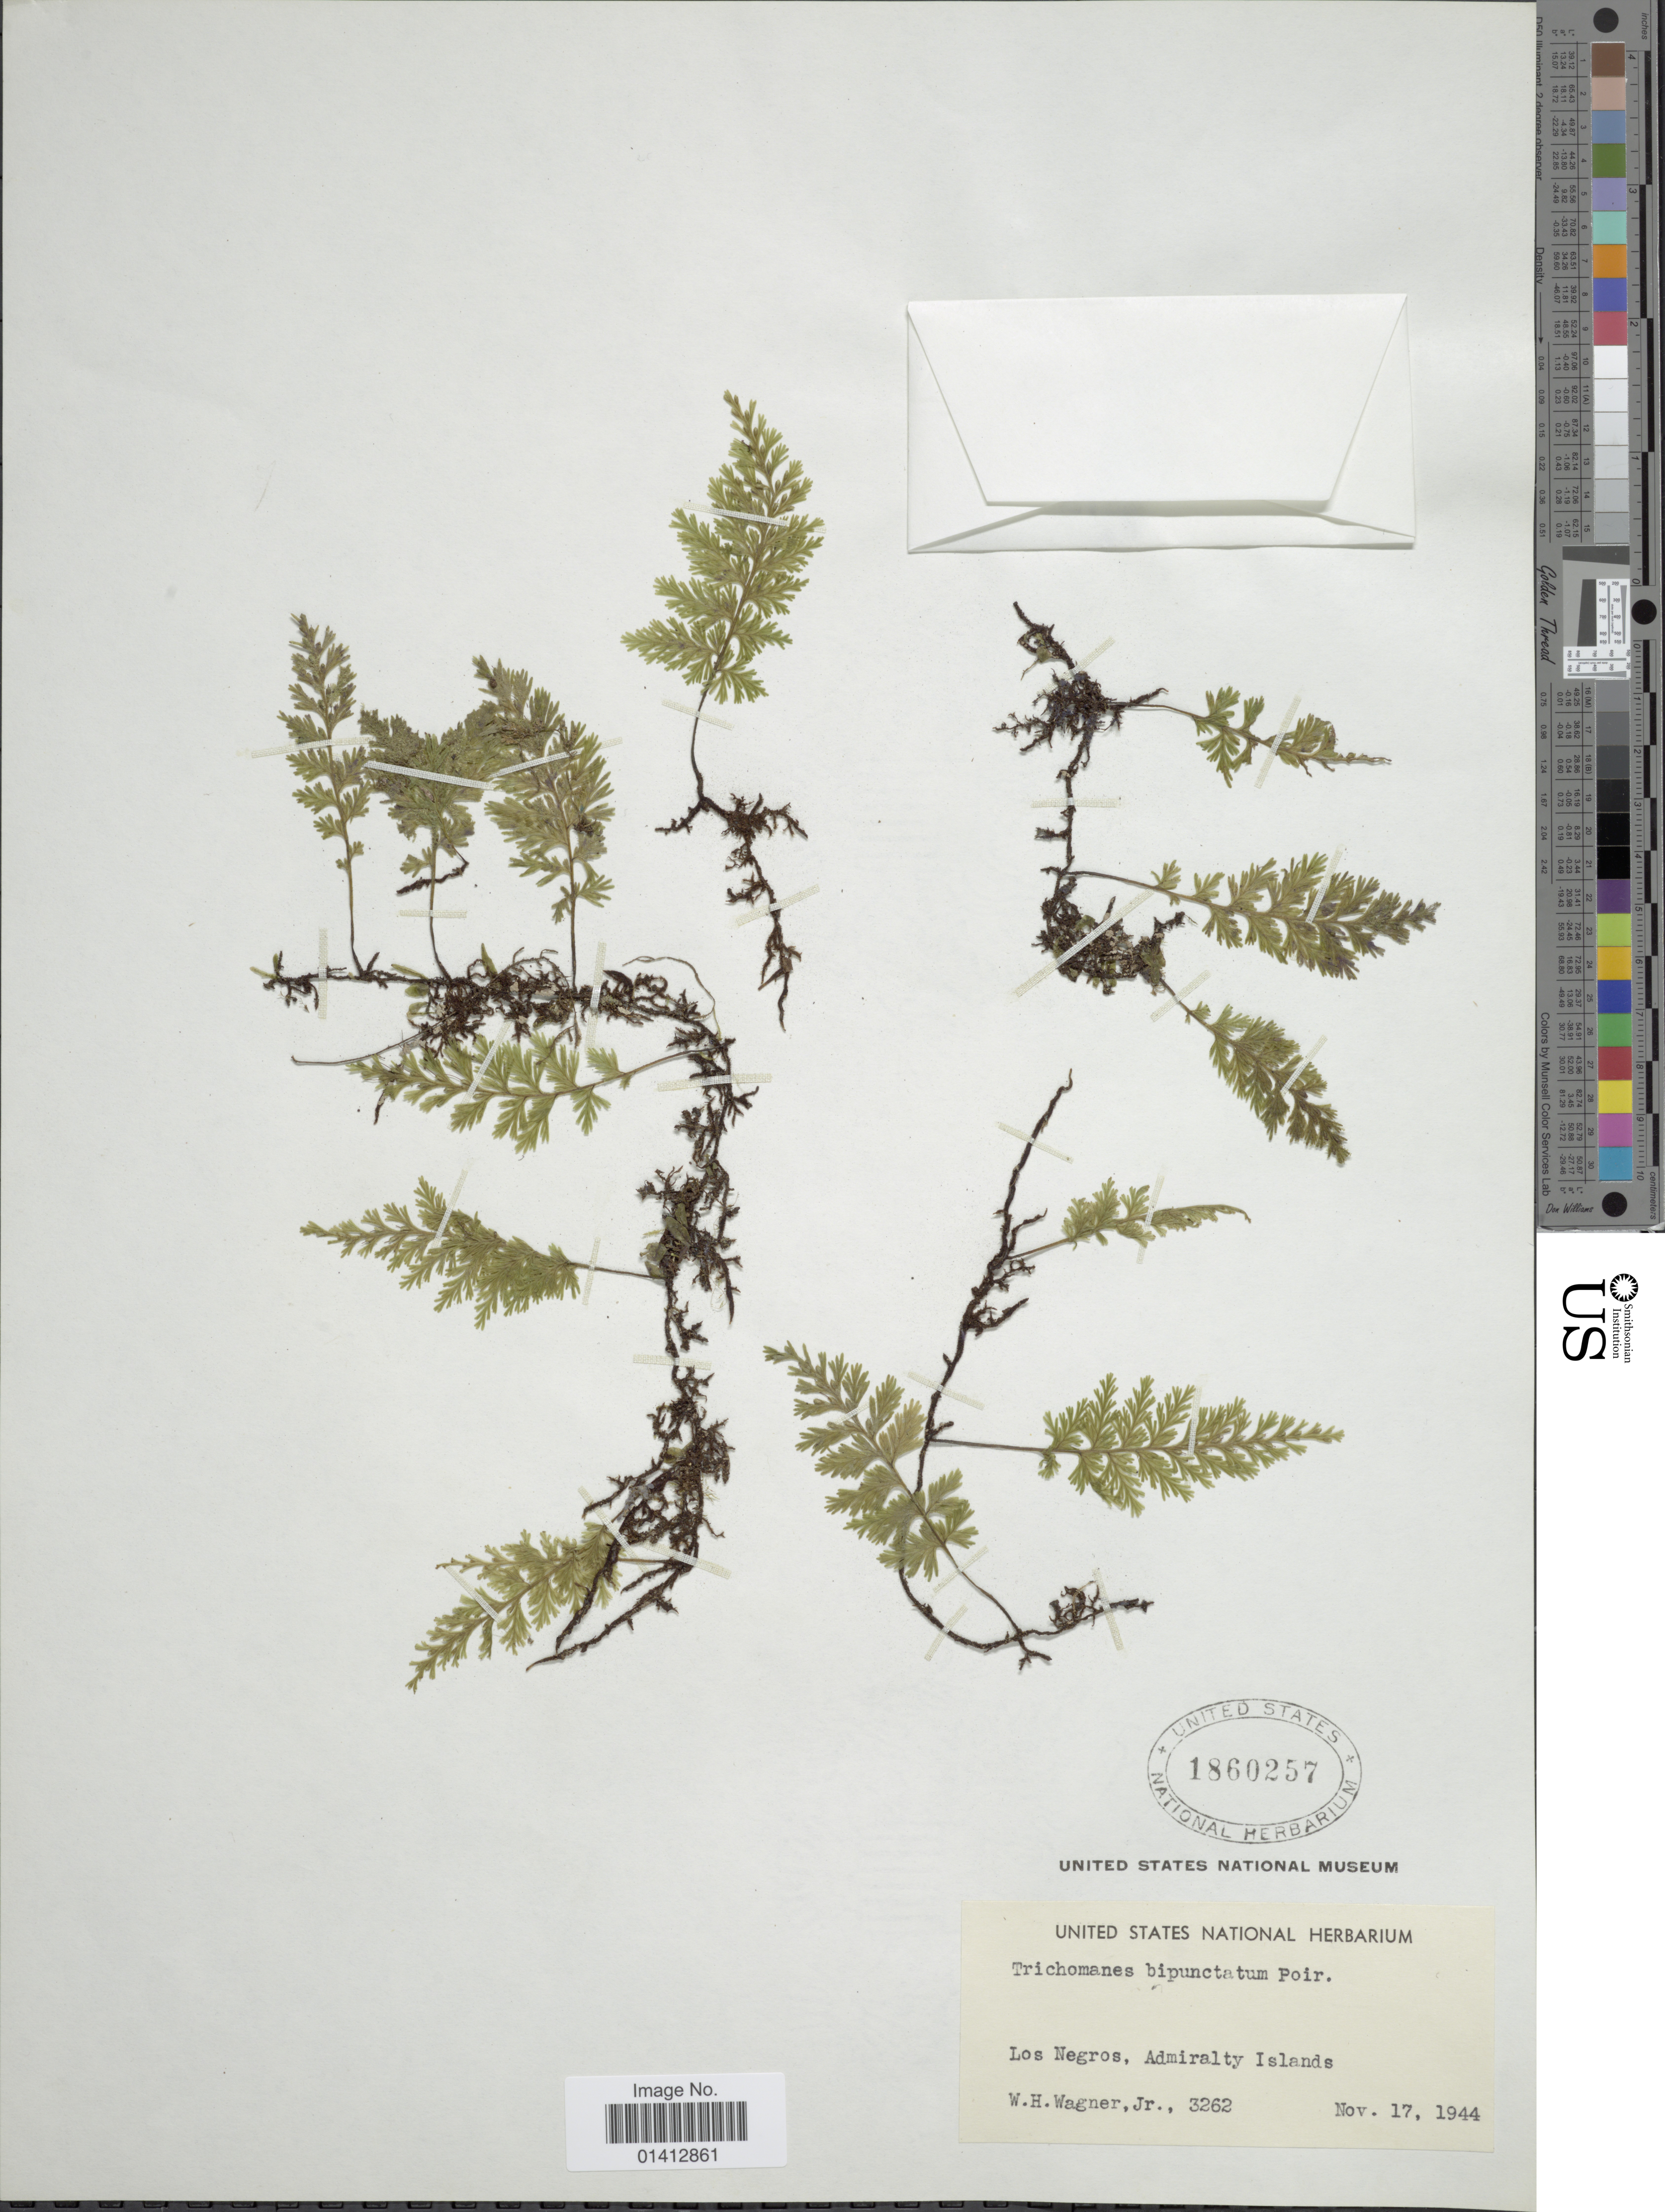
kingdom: Plantae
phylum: Tracheophyta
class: Polypodiopsida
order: Hymenophyllales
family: Hymenophyllaceae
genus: Crepidomanes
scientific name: Crepidomanes bipunctatum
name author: (Poir.) Copel.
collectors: W. H. Wagner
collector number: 3262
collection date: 1944-11-17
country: Papua New Guinea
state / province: Manus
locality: Los Negros, Admiralty Islands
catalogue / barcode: US 1860257